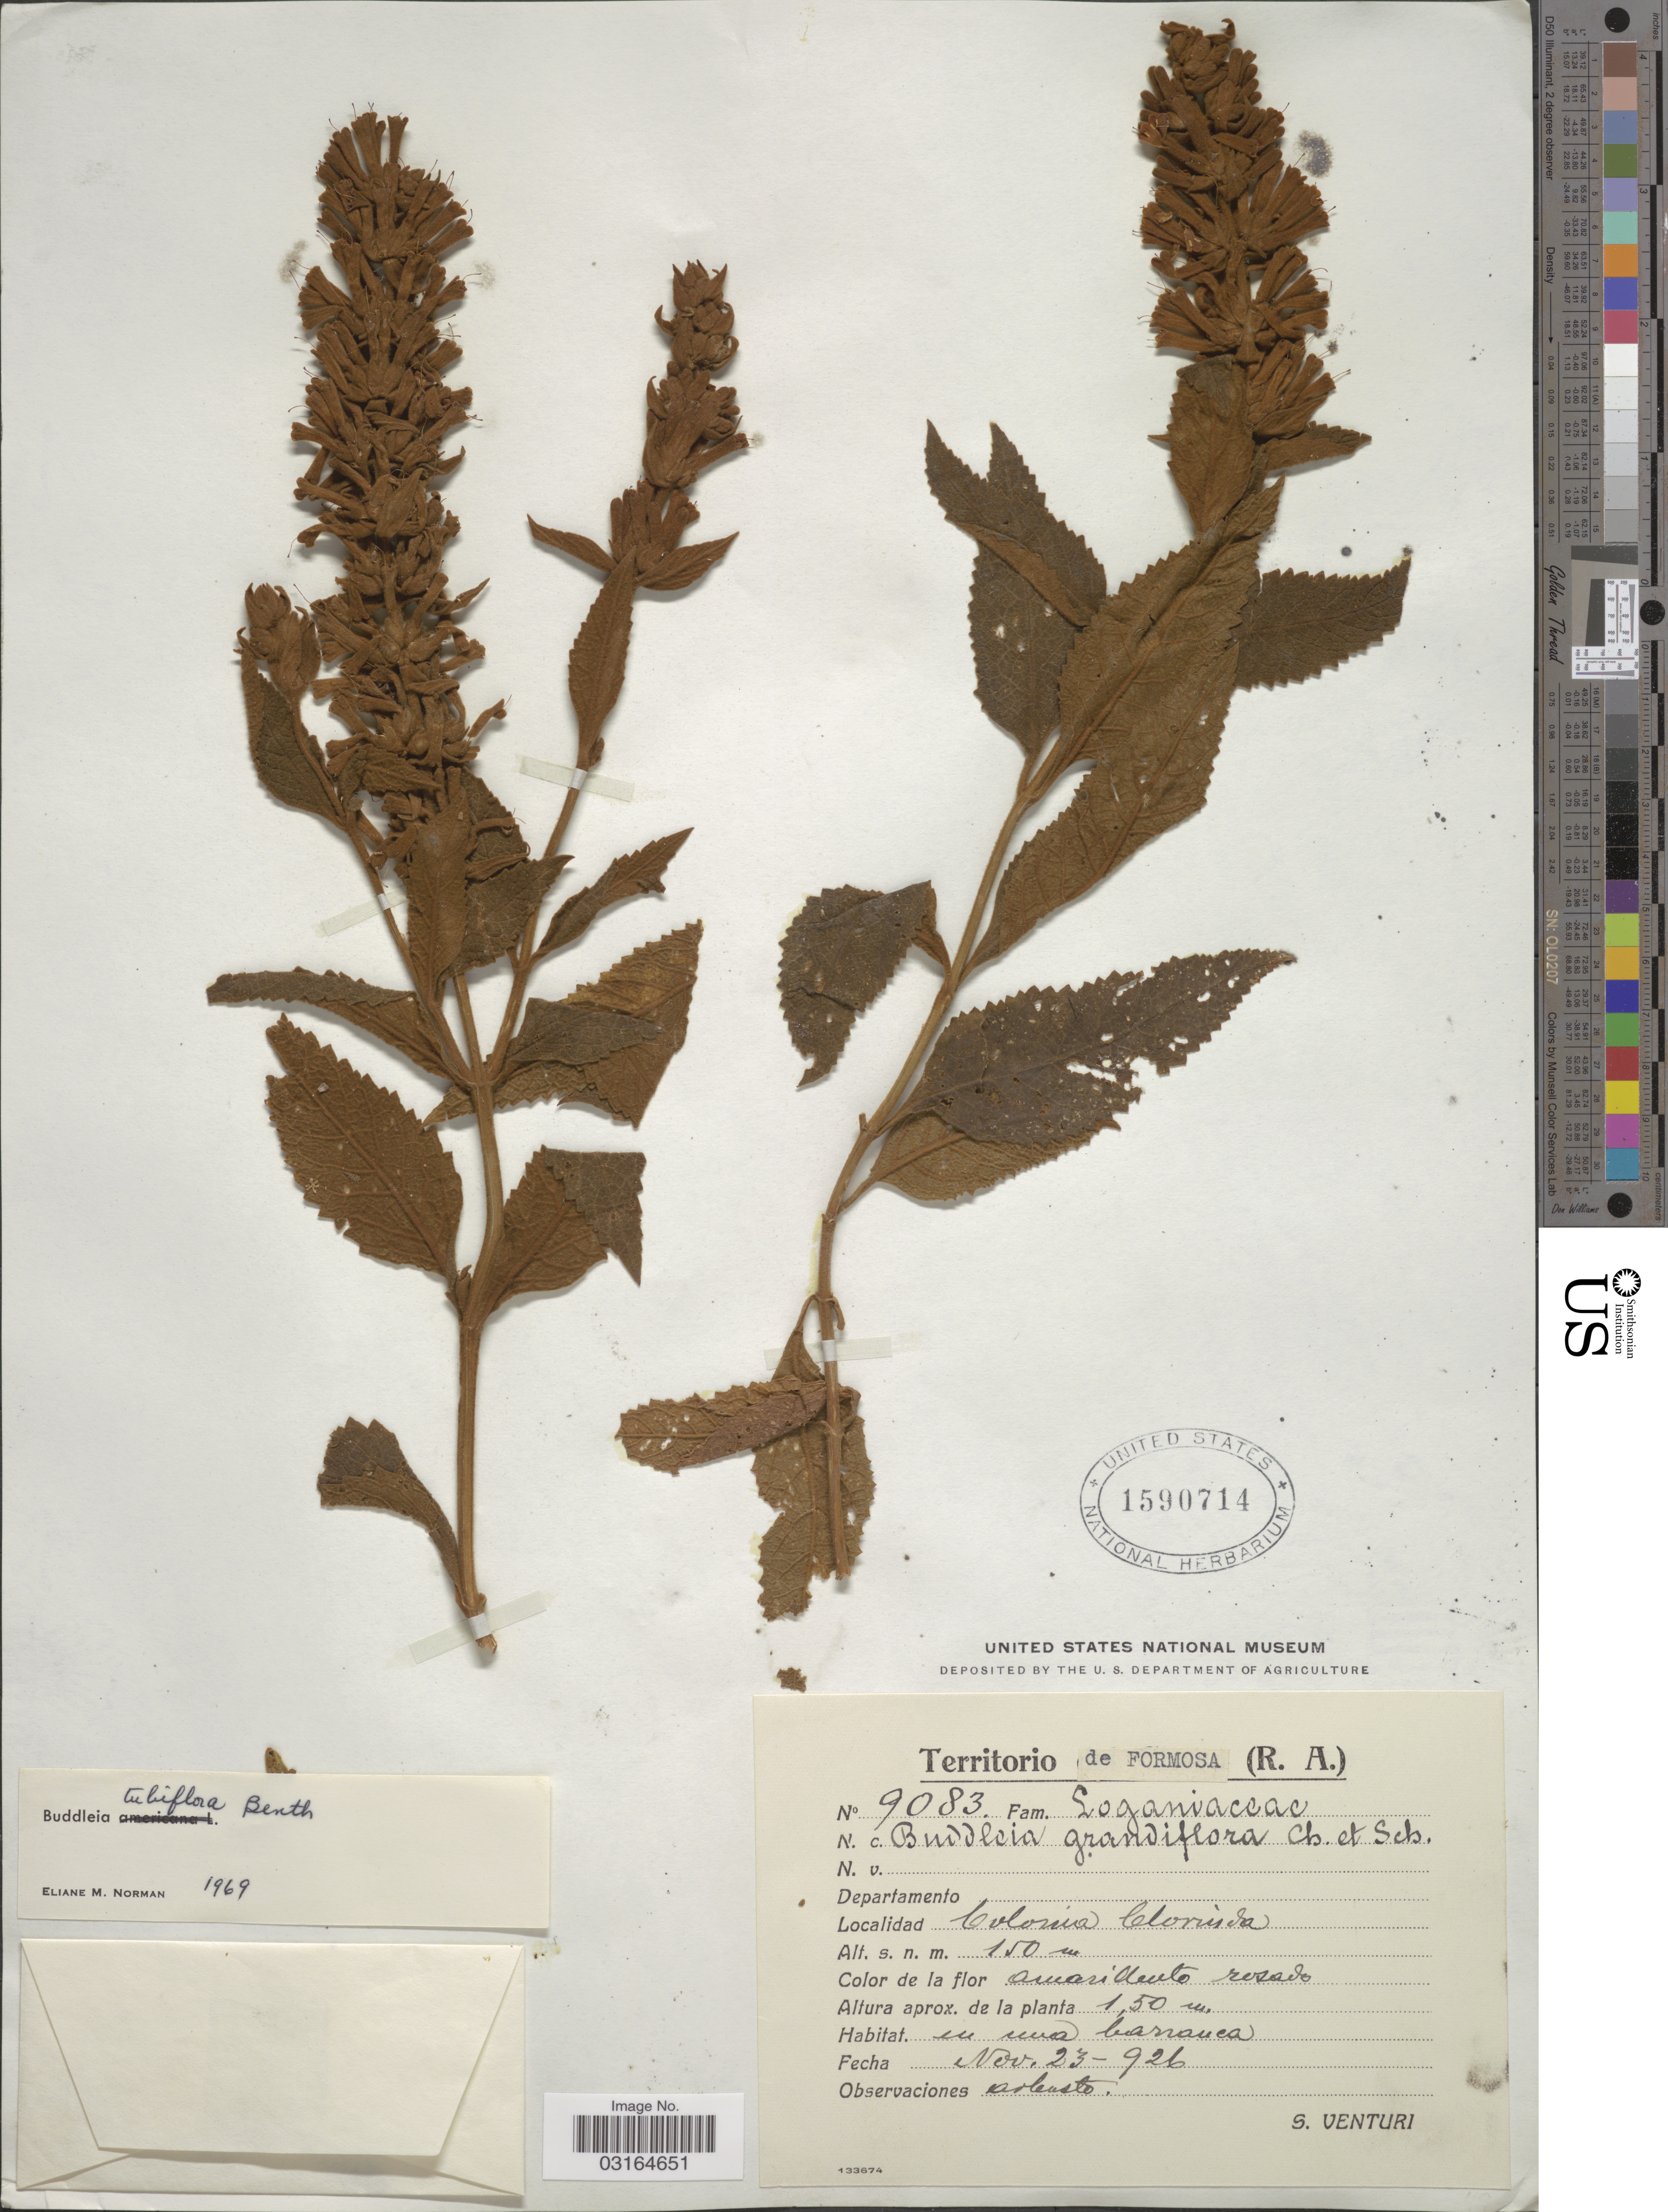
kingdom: Plantae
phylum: Tracheophyta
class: Magnoliopsida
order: Lamiales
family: Scrophulariaceae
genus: Buddleja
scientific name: Buddleja tubiflora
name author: Benth.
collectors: S. Venturi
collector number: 9083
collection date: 1926-11-23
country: Argentina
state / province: Formosa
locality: (R. A.), Colonia Clorida.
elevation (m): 150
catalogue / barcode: US 1590714